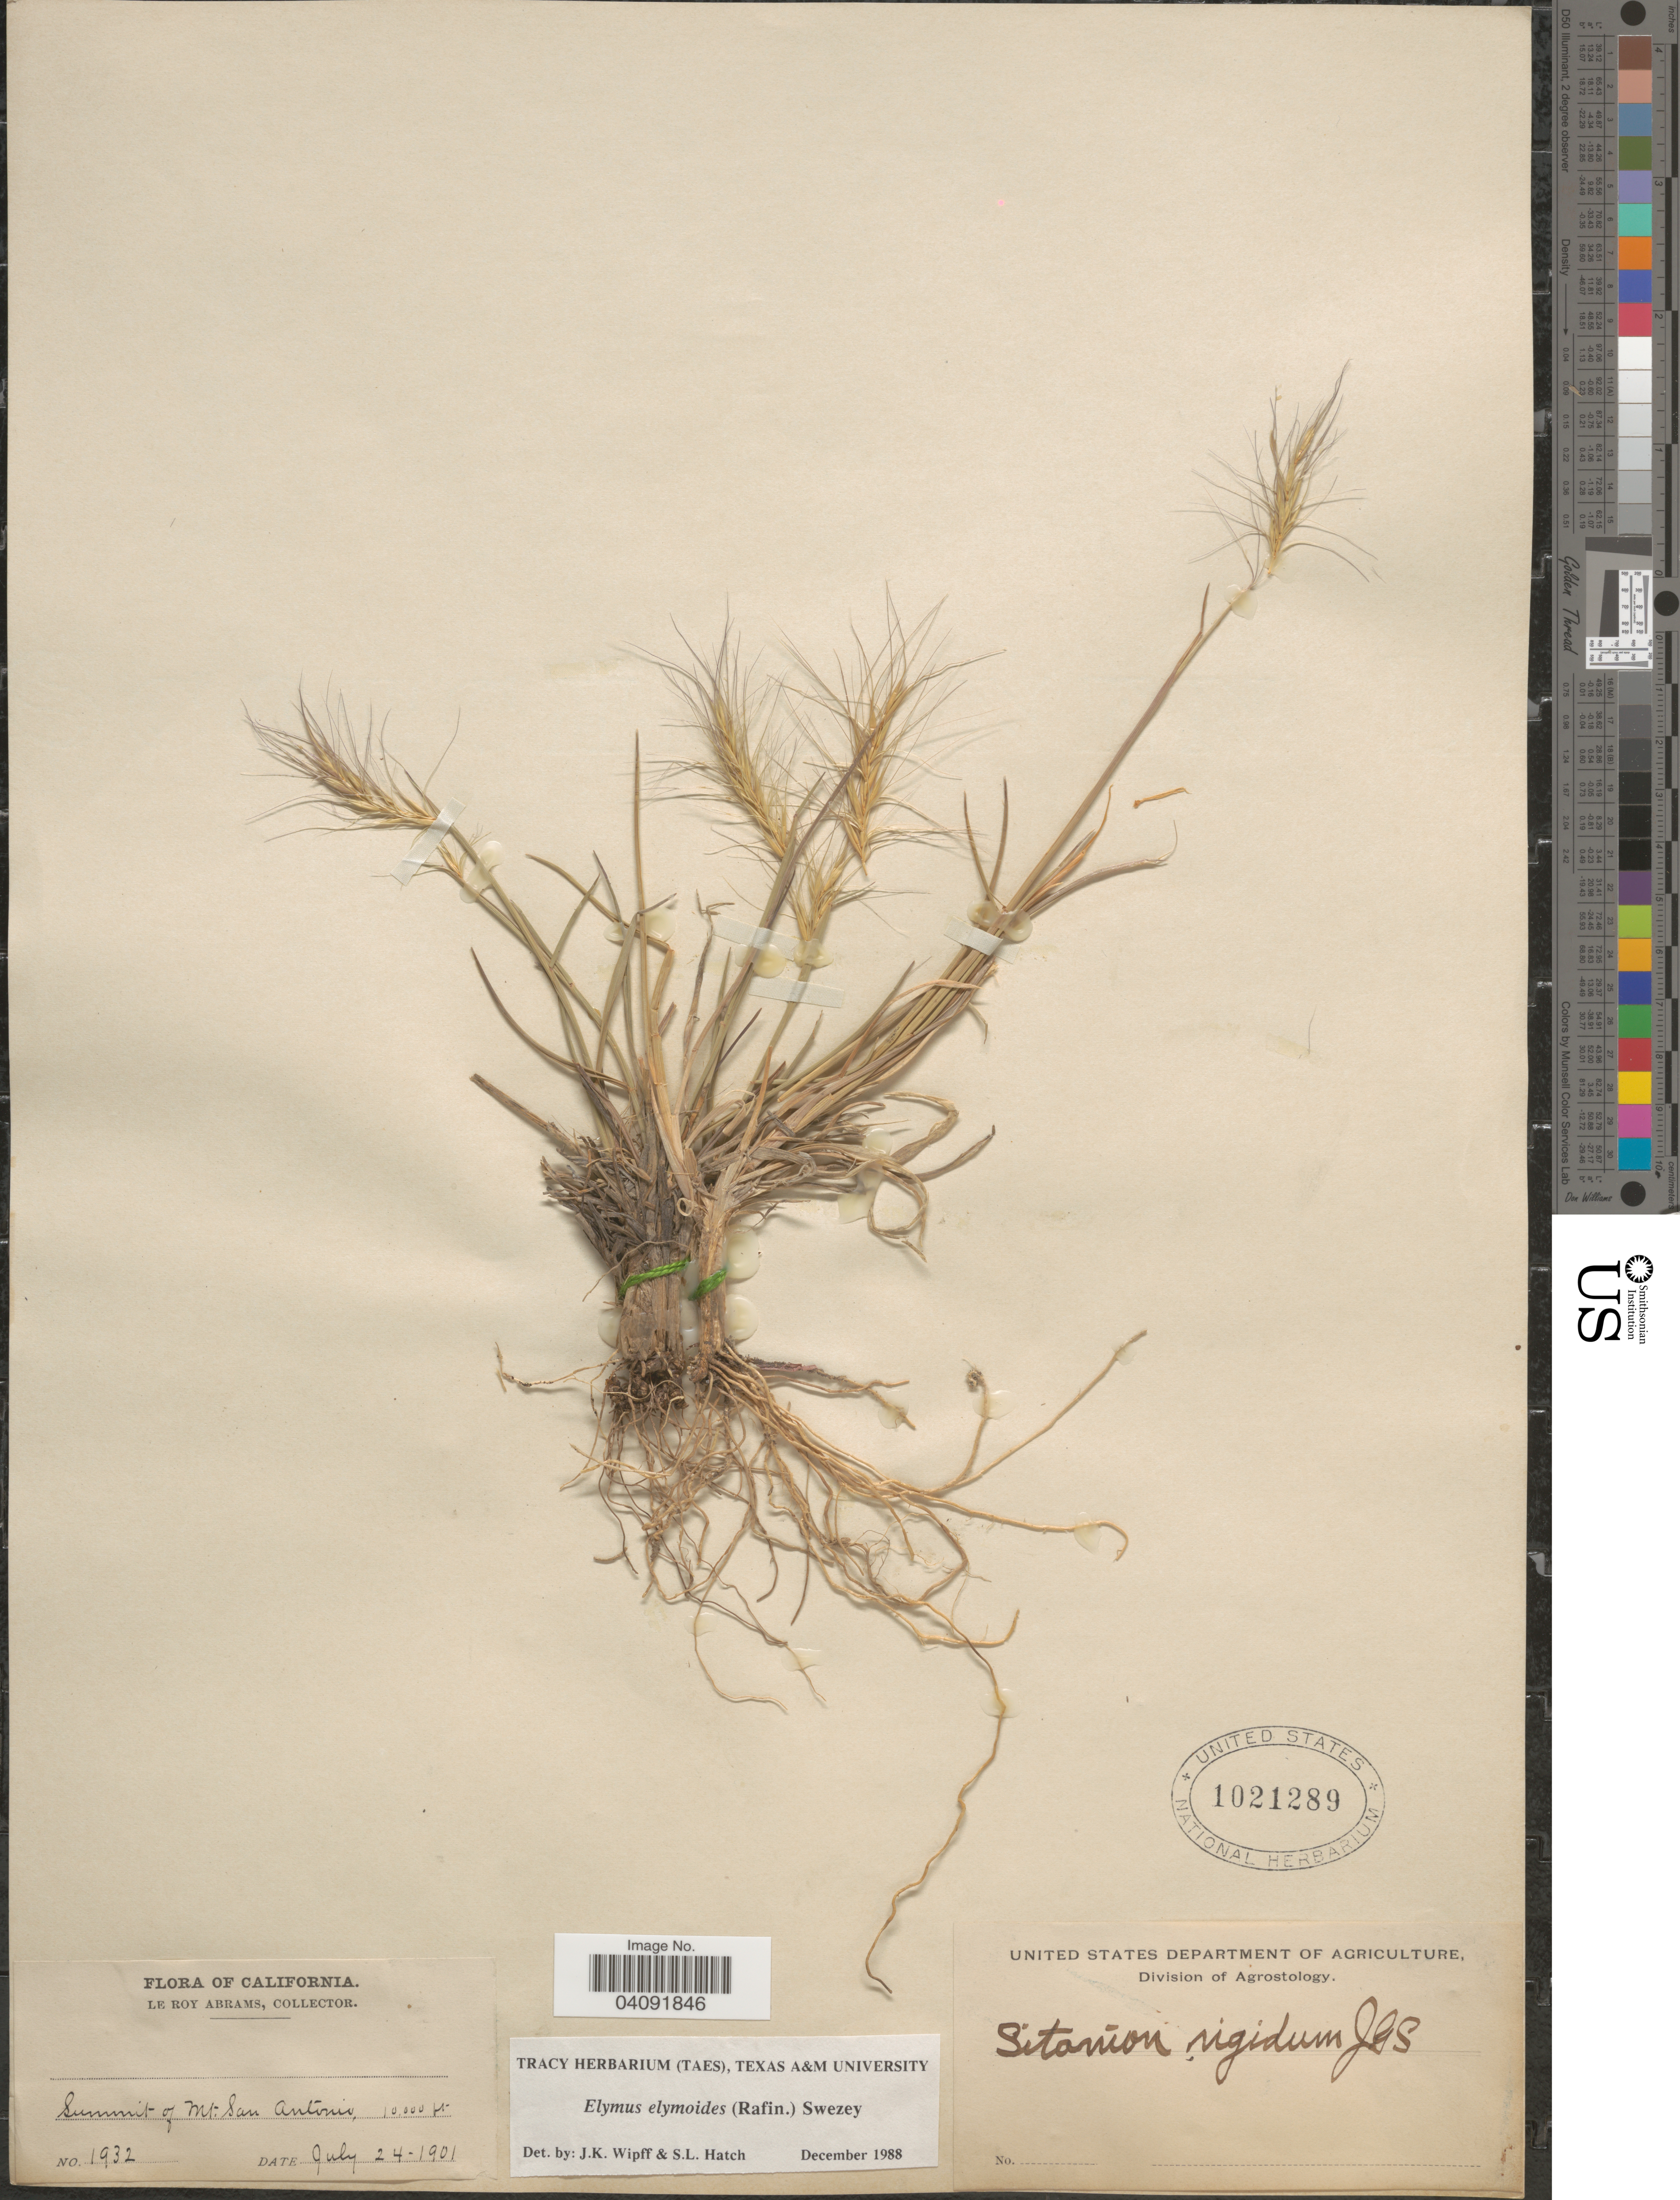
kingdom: Plantae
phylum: Tracheophyta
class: Liliopsida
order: Poales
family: Poaceae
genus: Elymus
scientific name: Elymus elymoides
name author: (Raf.) Swezey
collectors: L. Abrams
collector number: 1932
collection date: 1901-07-24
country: United States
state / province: California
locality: Summit of Mt. San Antonio.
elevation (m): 3048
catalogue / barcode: US 1021289